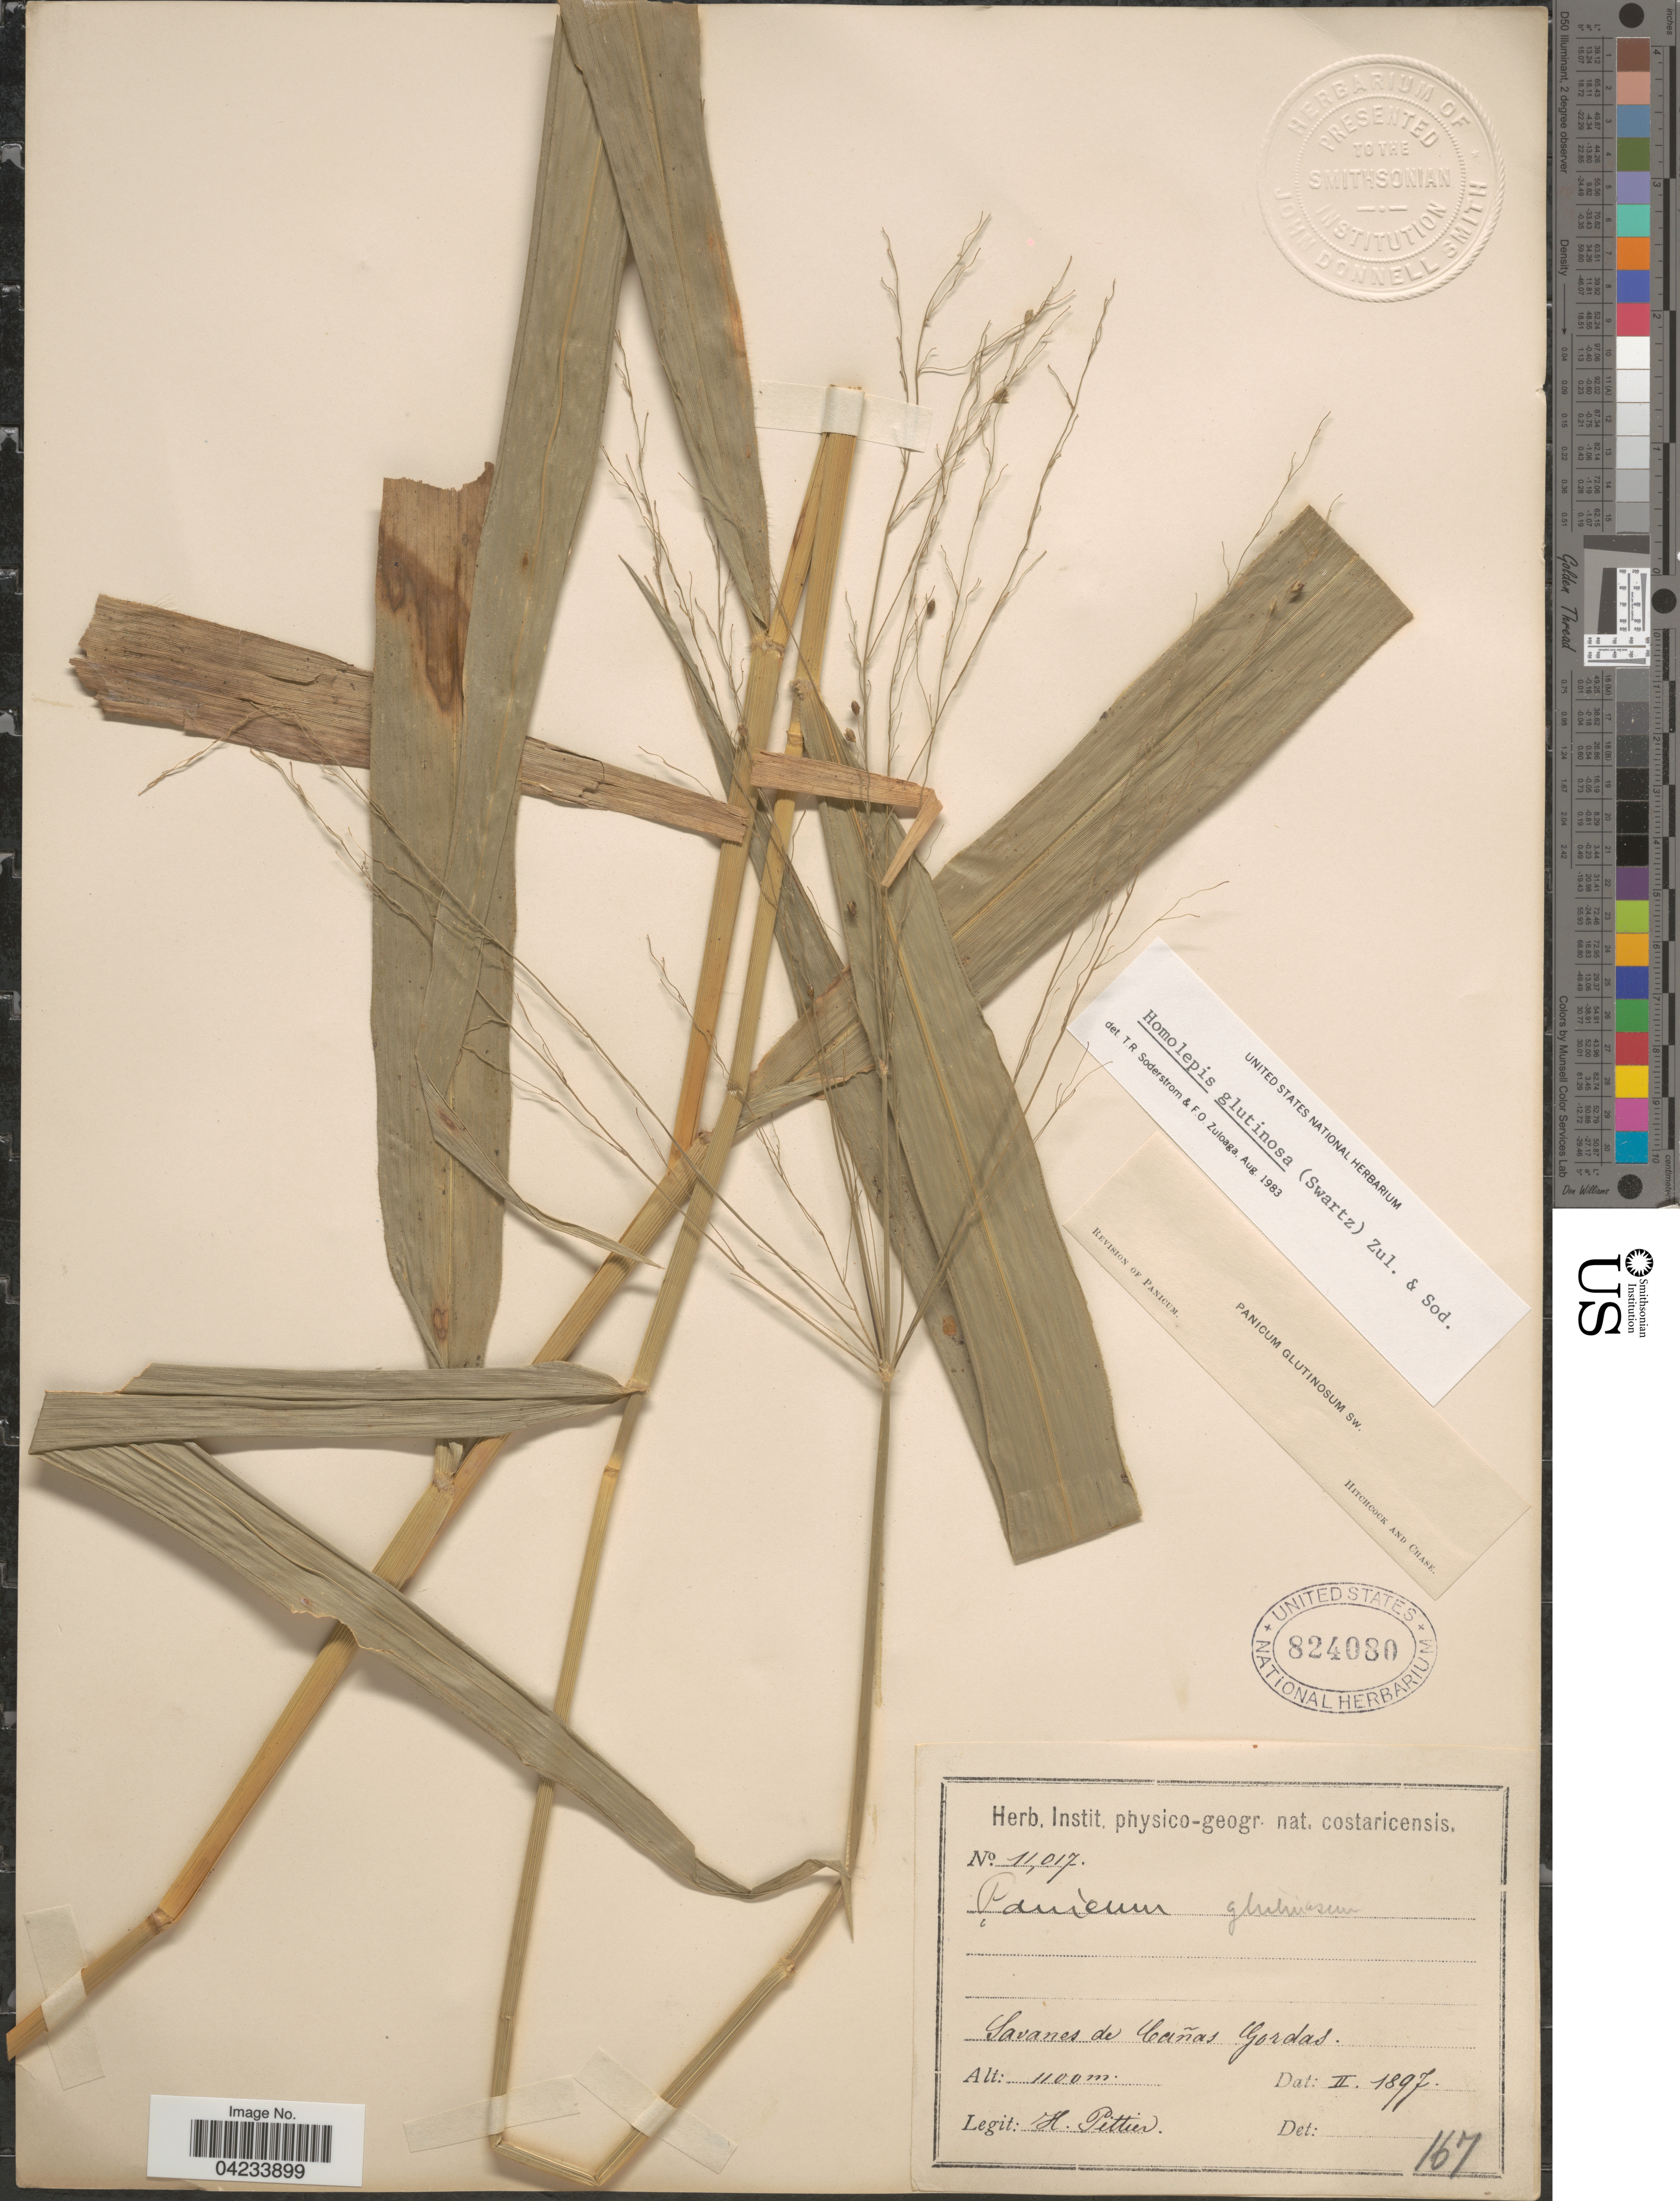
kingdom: Plantae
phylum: Tracheophyta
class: Liliopsida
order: Poales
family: Poaceae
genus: Homolepis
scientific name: Homolepis glutinosa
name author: (Sw.) Zuloaga & Soderstr.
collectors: H. F. Pittier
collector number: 11017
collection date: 1897-02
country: Costa Rica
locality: Savanes de Cañas Gordas.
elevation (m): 1100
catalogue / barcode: US 824080